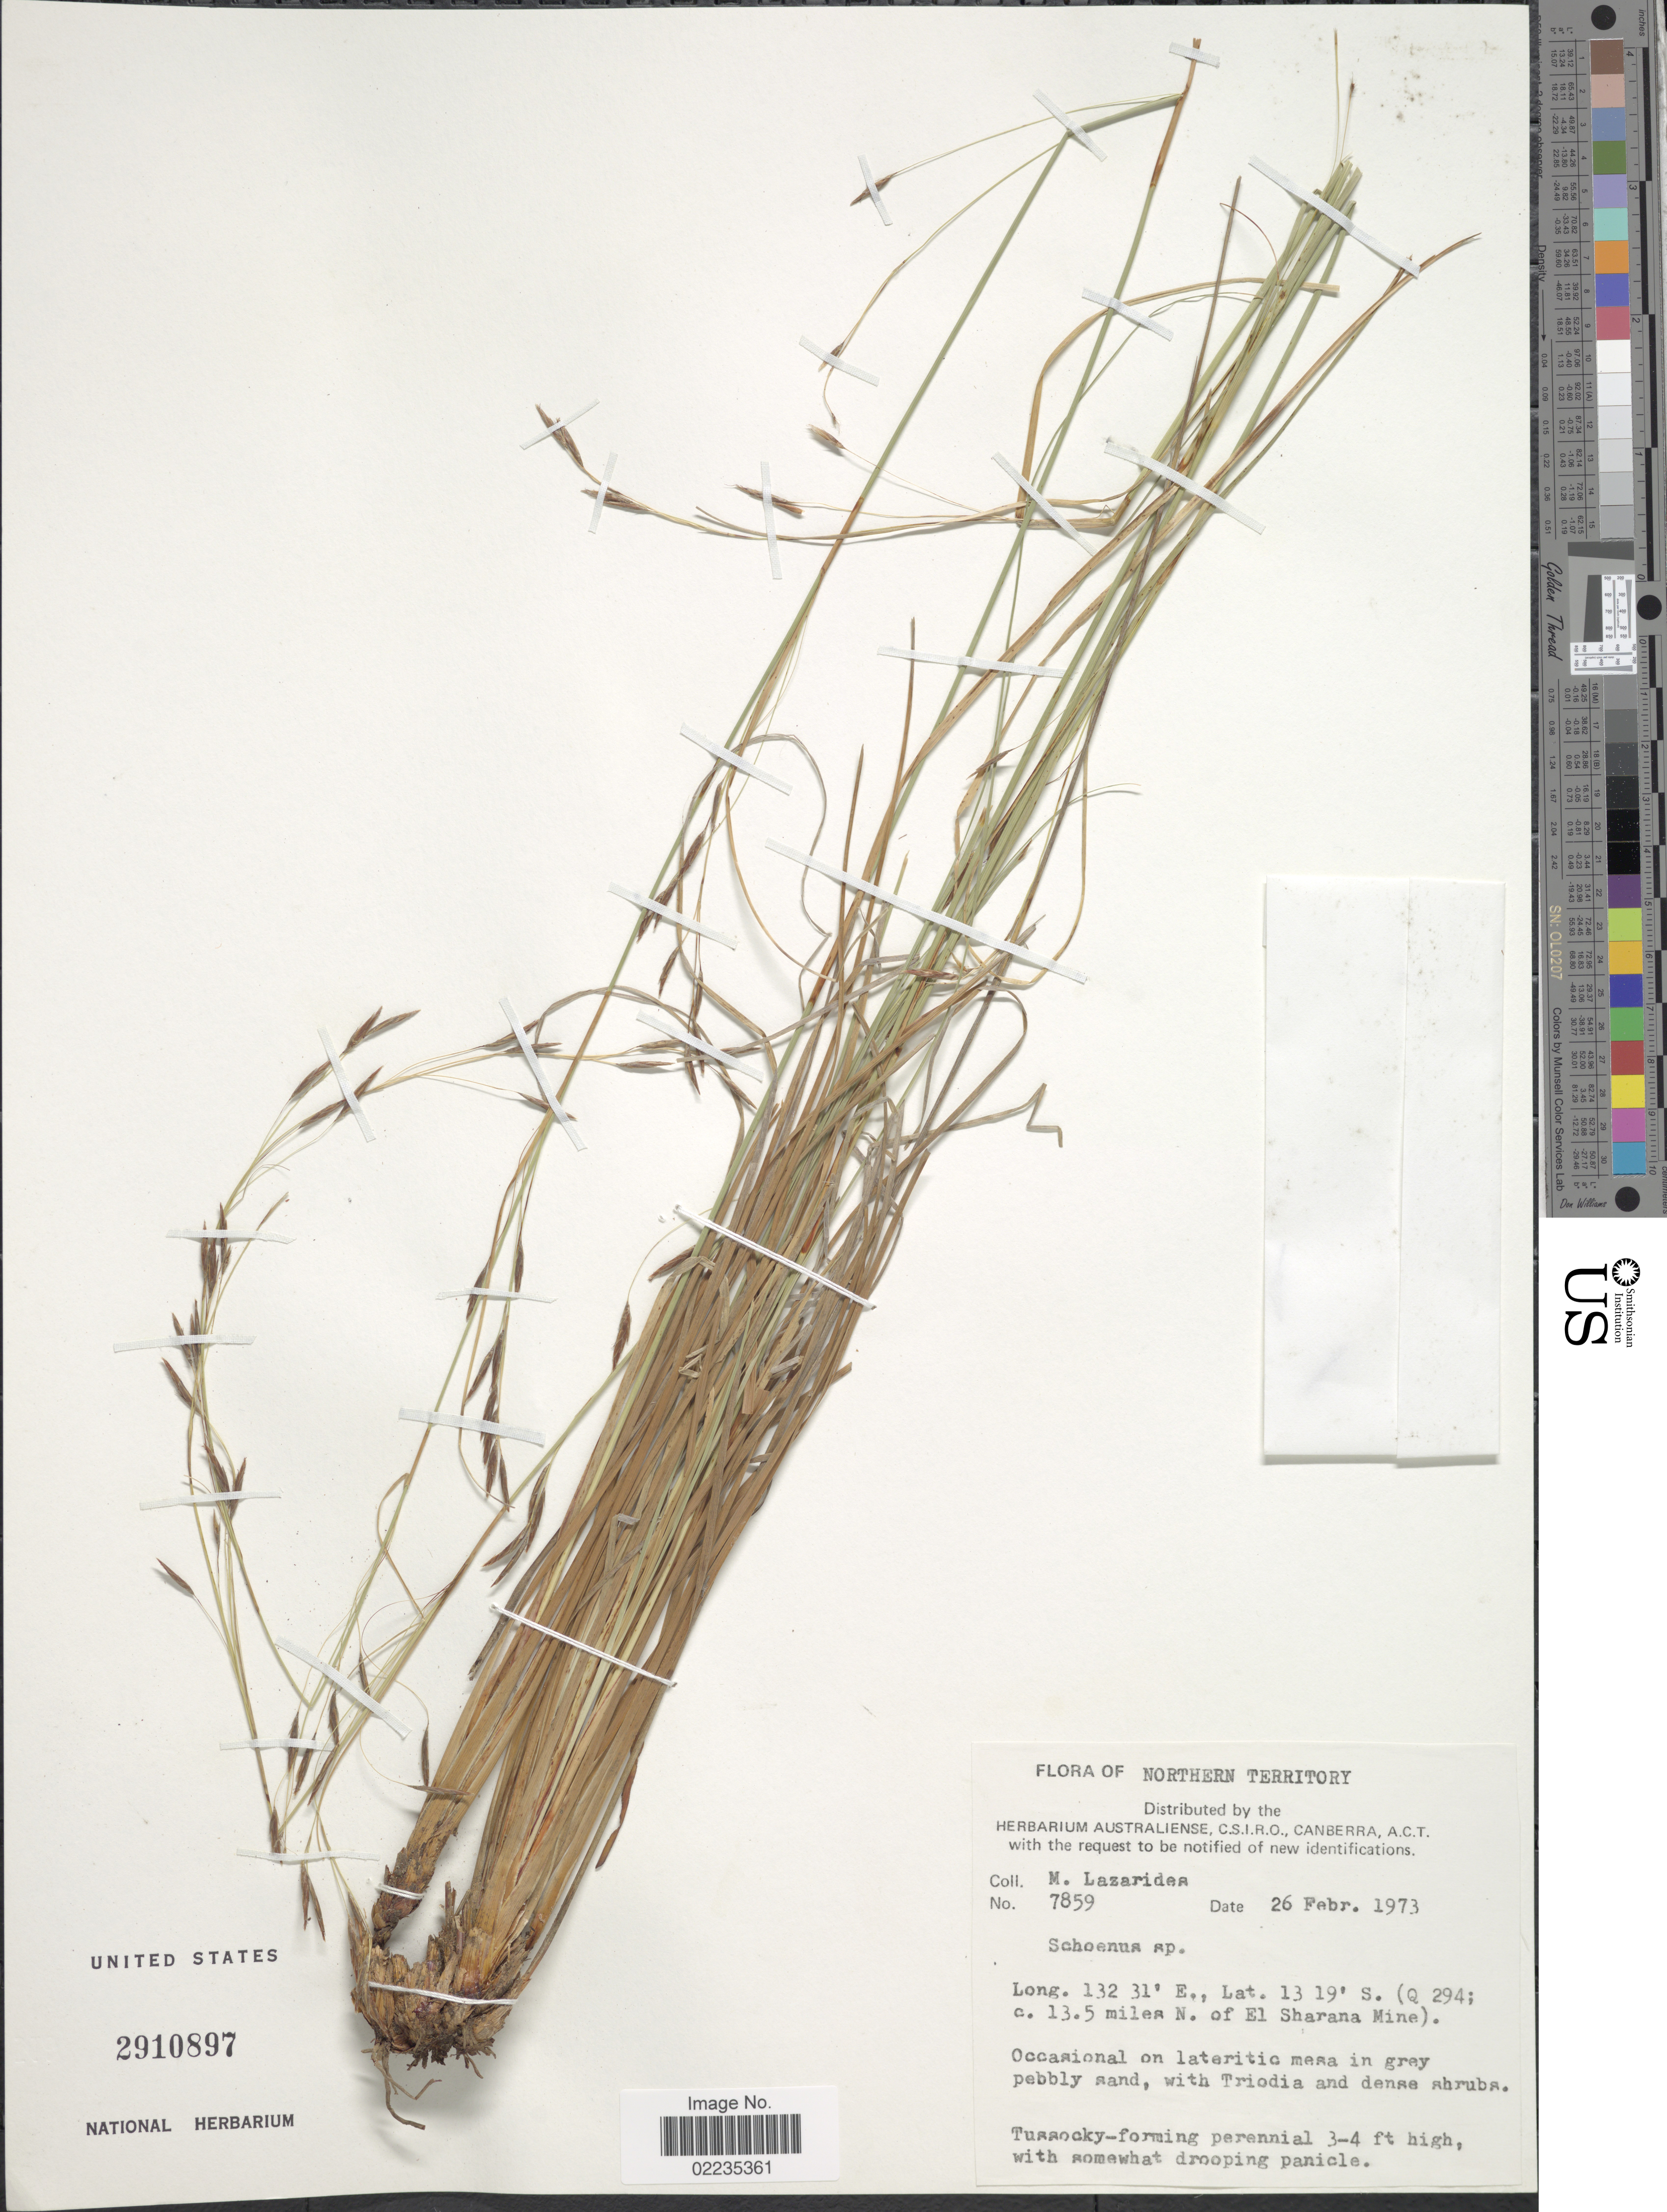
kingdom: Plantae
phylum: Tracheophyta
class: Liliopsida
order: Poales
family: Cyperaceae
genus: Schoenus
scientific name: Schoenus sp.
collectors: M. Lazarides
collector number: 7859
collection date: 1973-02-26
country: Australia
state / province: Northern Territory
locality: Q 294, 13.5 miles N. of El Sharana Mine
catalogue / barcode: US 2910897